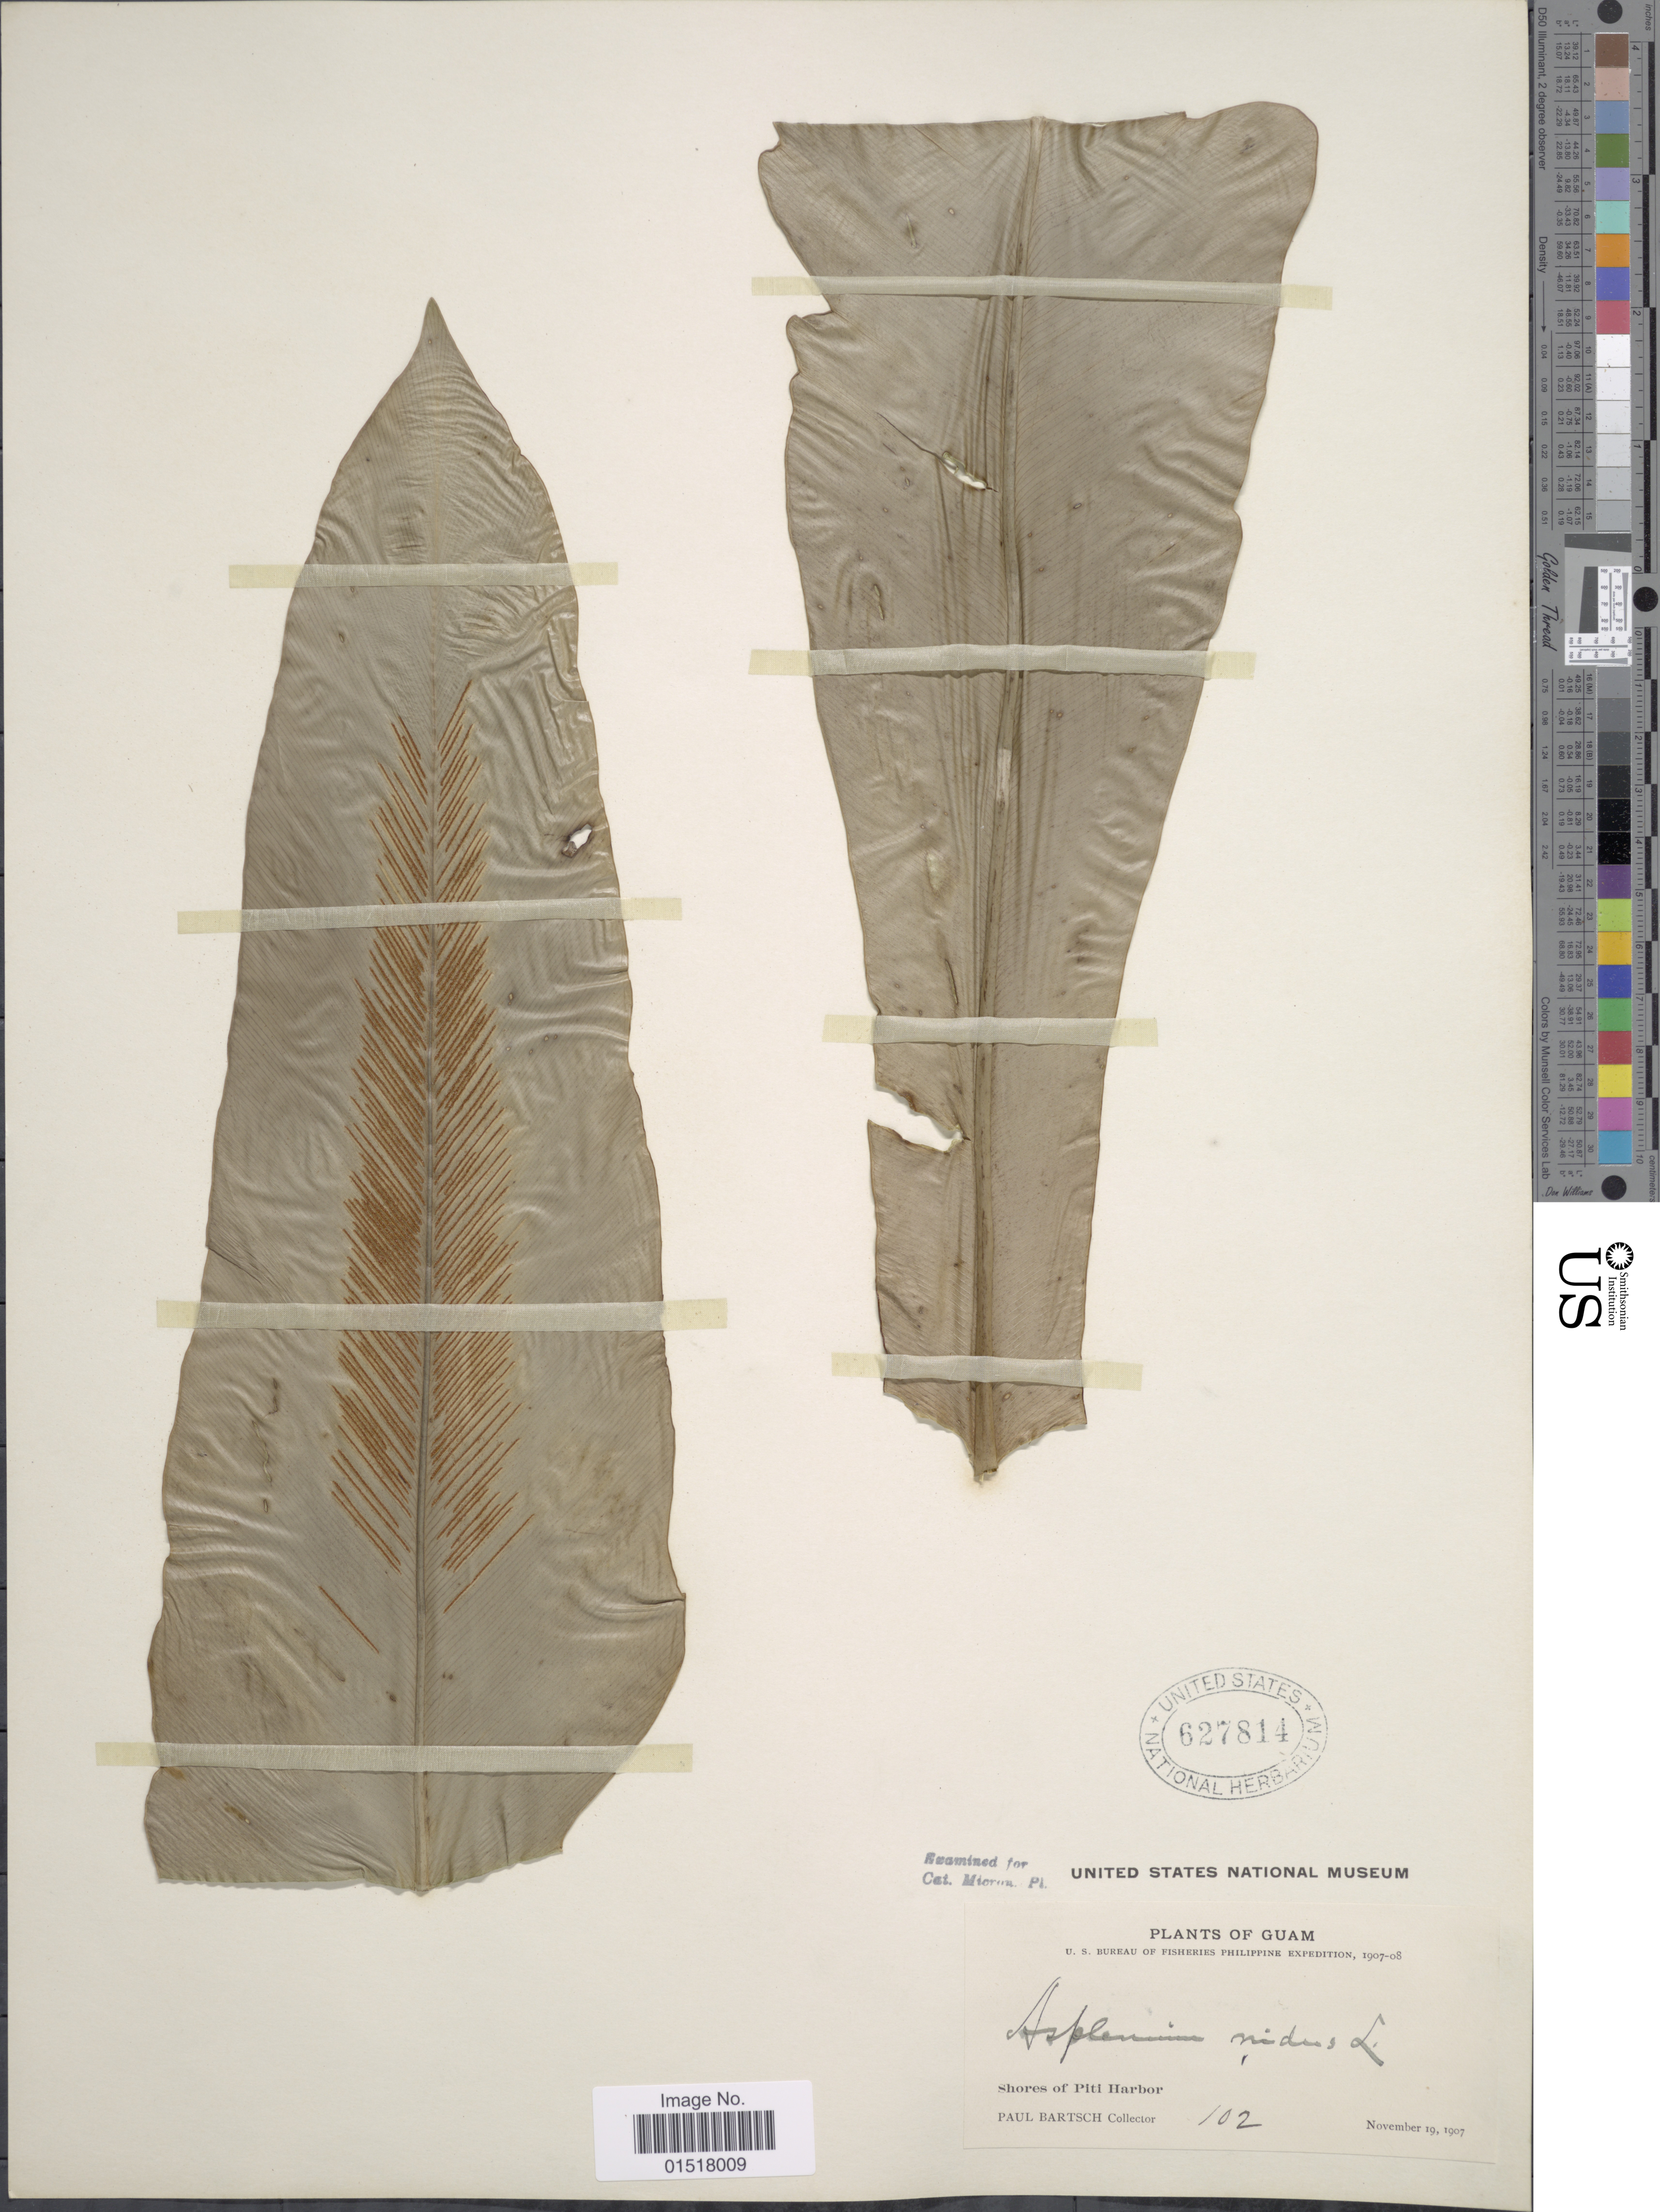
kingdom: Plantae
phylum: Tracheophyta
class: Polypodiopsida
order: Polypodiales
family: Aspleniaceae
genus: Asplenium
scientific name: Asplenium nidus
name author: L.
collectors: P. Bartsch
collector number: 102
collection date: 1907-11-19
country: Guam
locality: Shores of Piti Harbor.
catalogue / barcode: US 627814